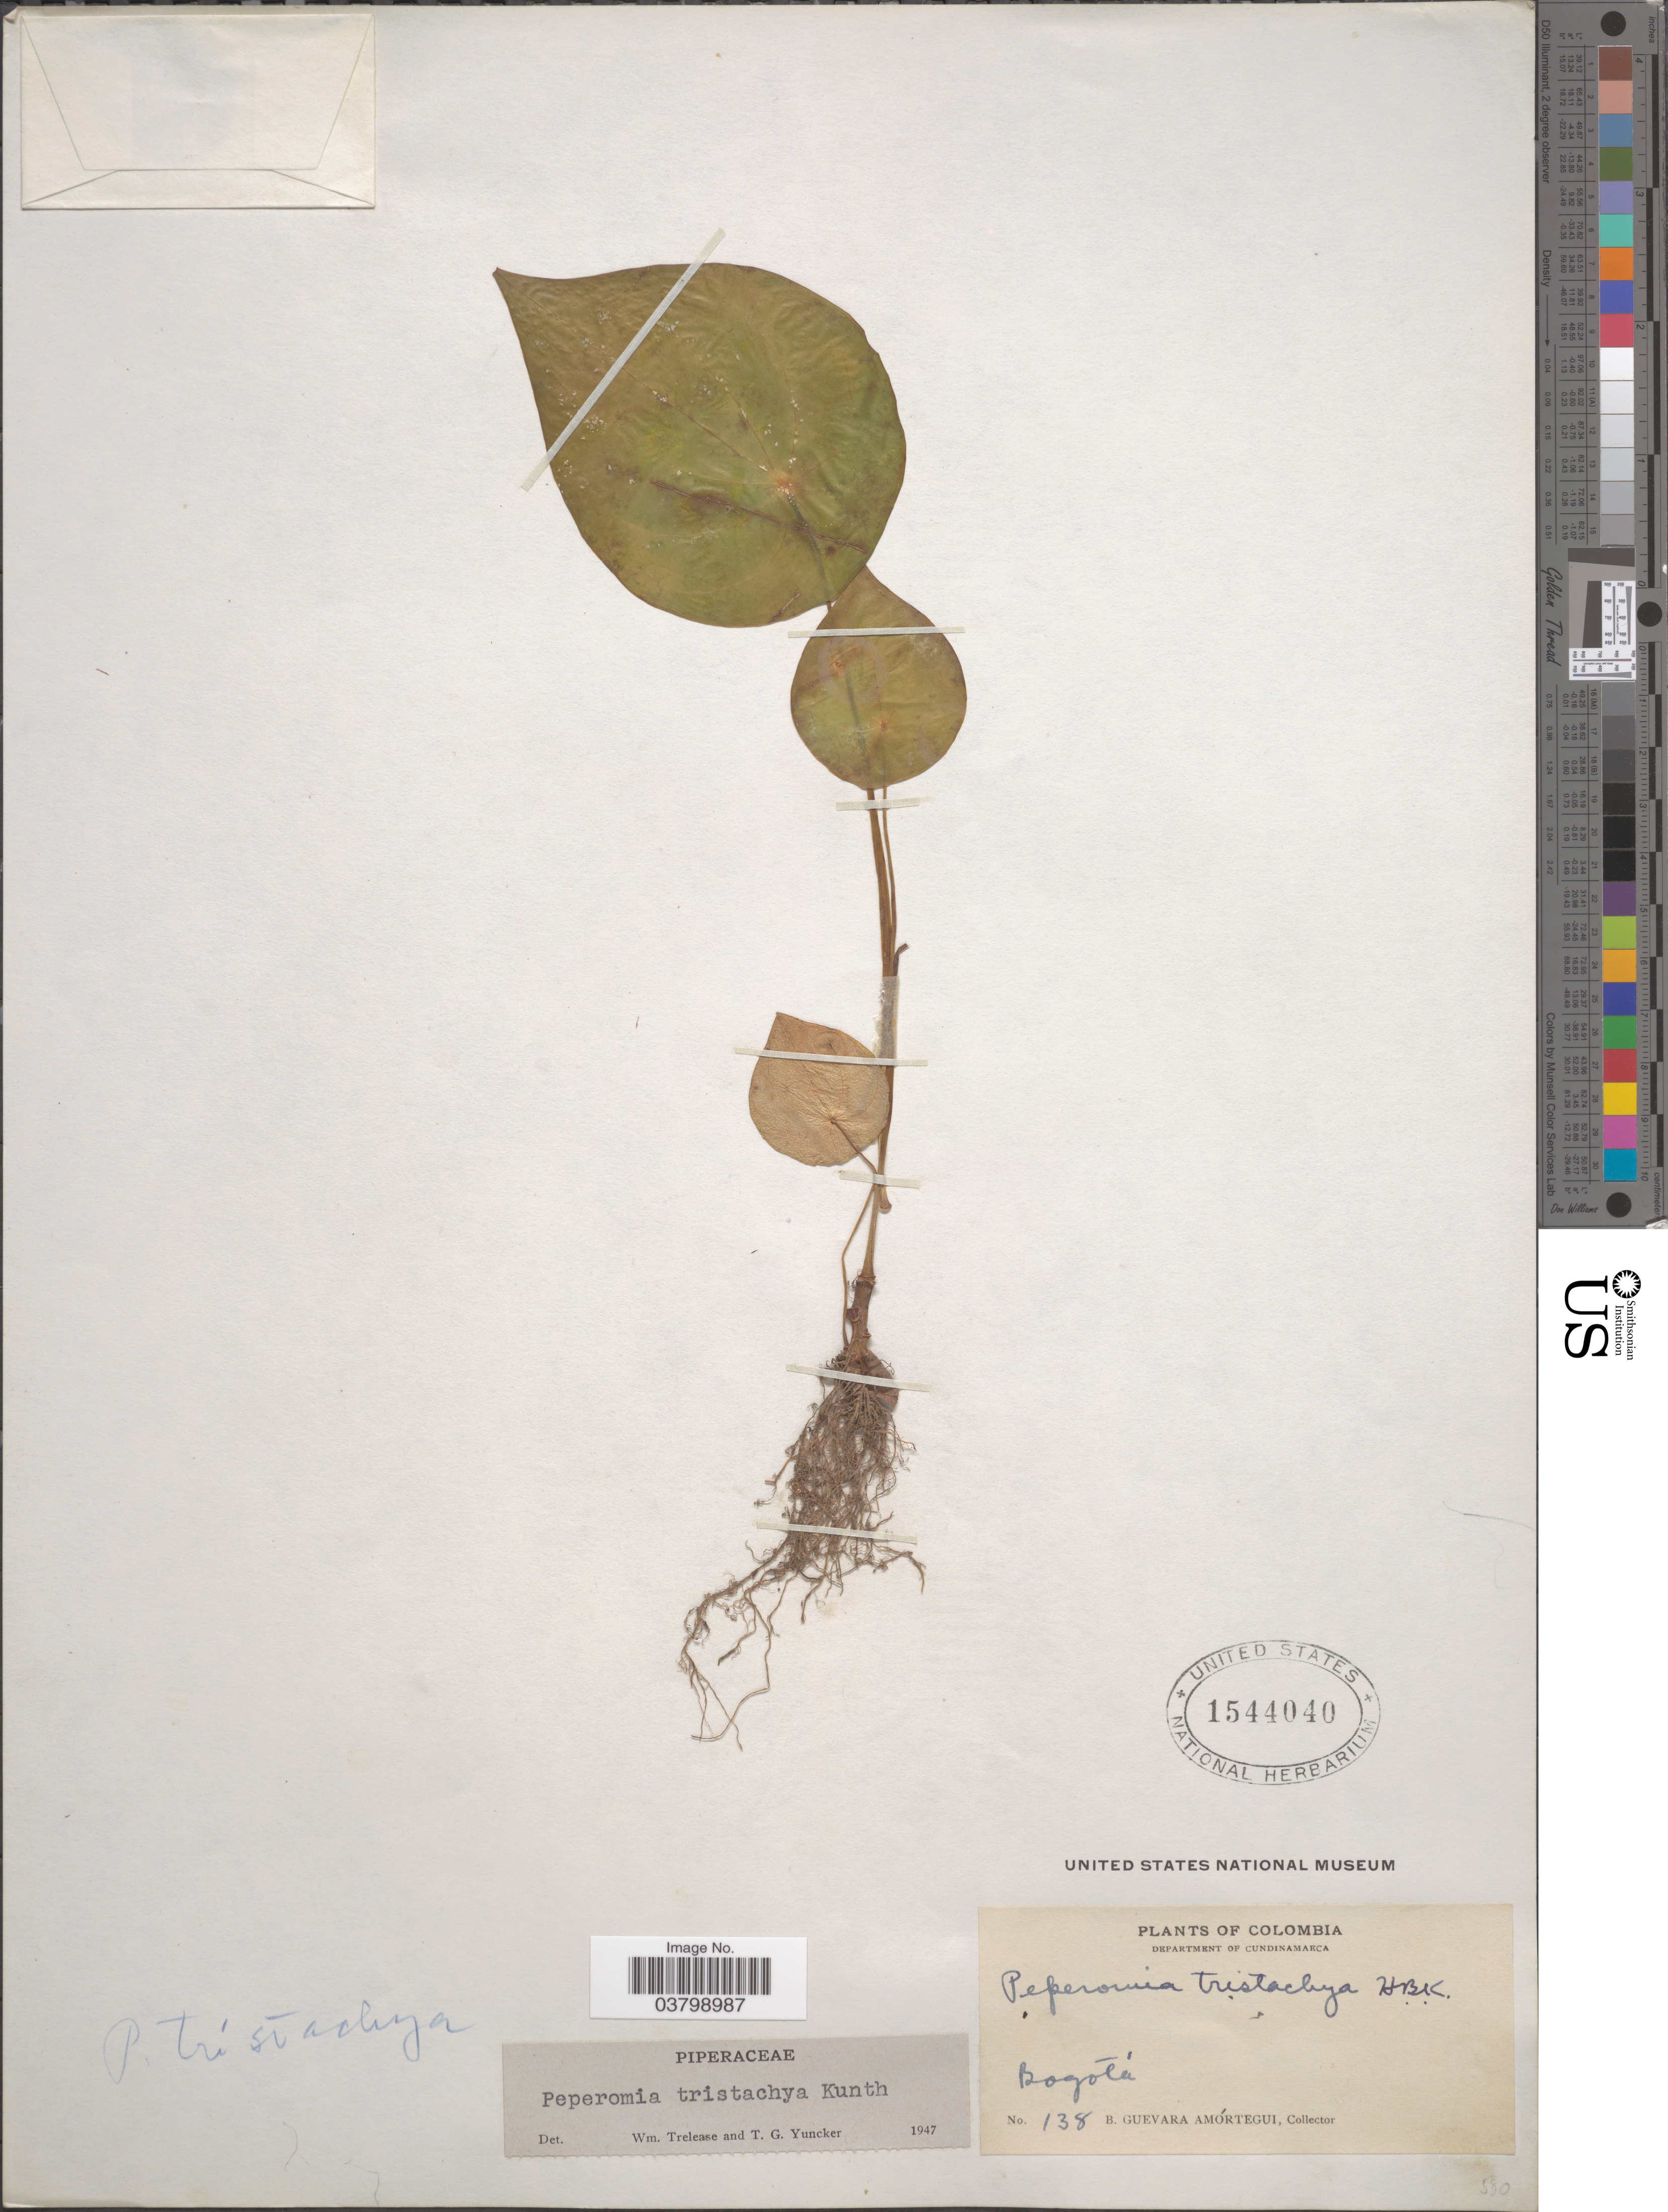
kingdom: Plantae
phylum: Tracheophyta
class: Magnoliopsida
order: Piperales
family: Piperaceae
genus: Peperomia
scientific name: Peperomia tristachya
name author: Kunth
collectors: B. Guevara Amortegui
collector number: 138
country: Colombia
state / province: Cundinamarca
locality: Department of Cundinamarca. Bogotá.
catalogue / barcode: US 1544040